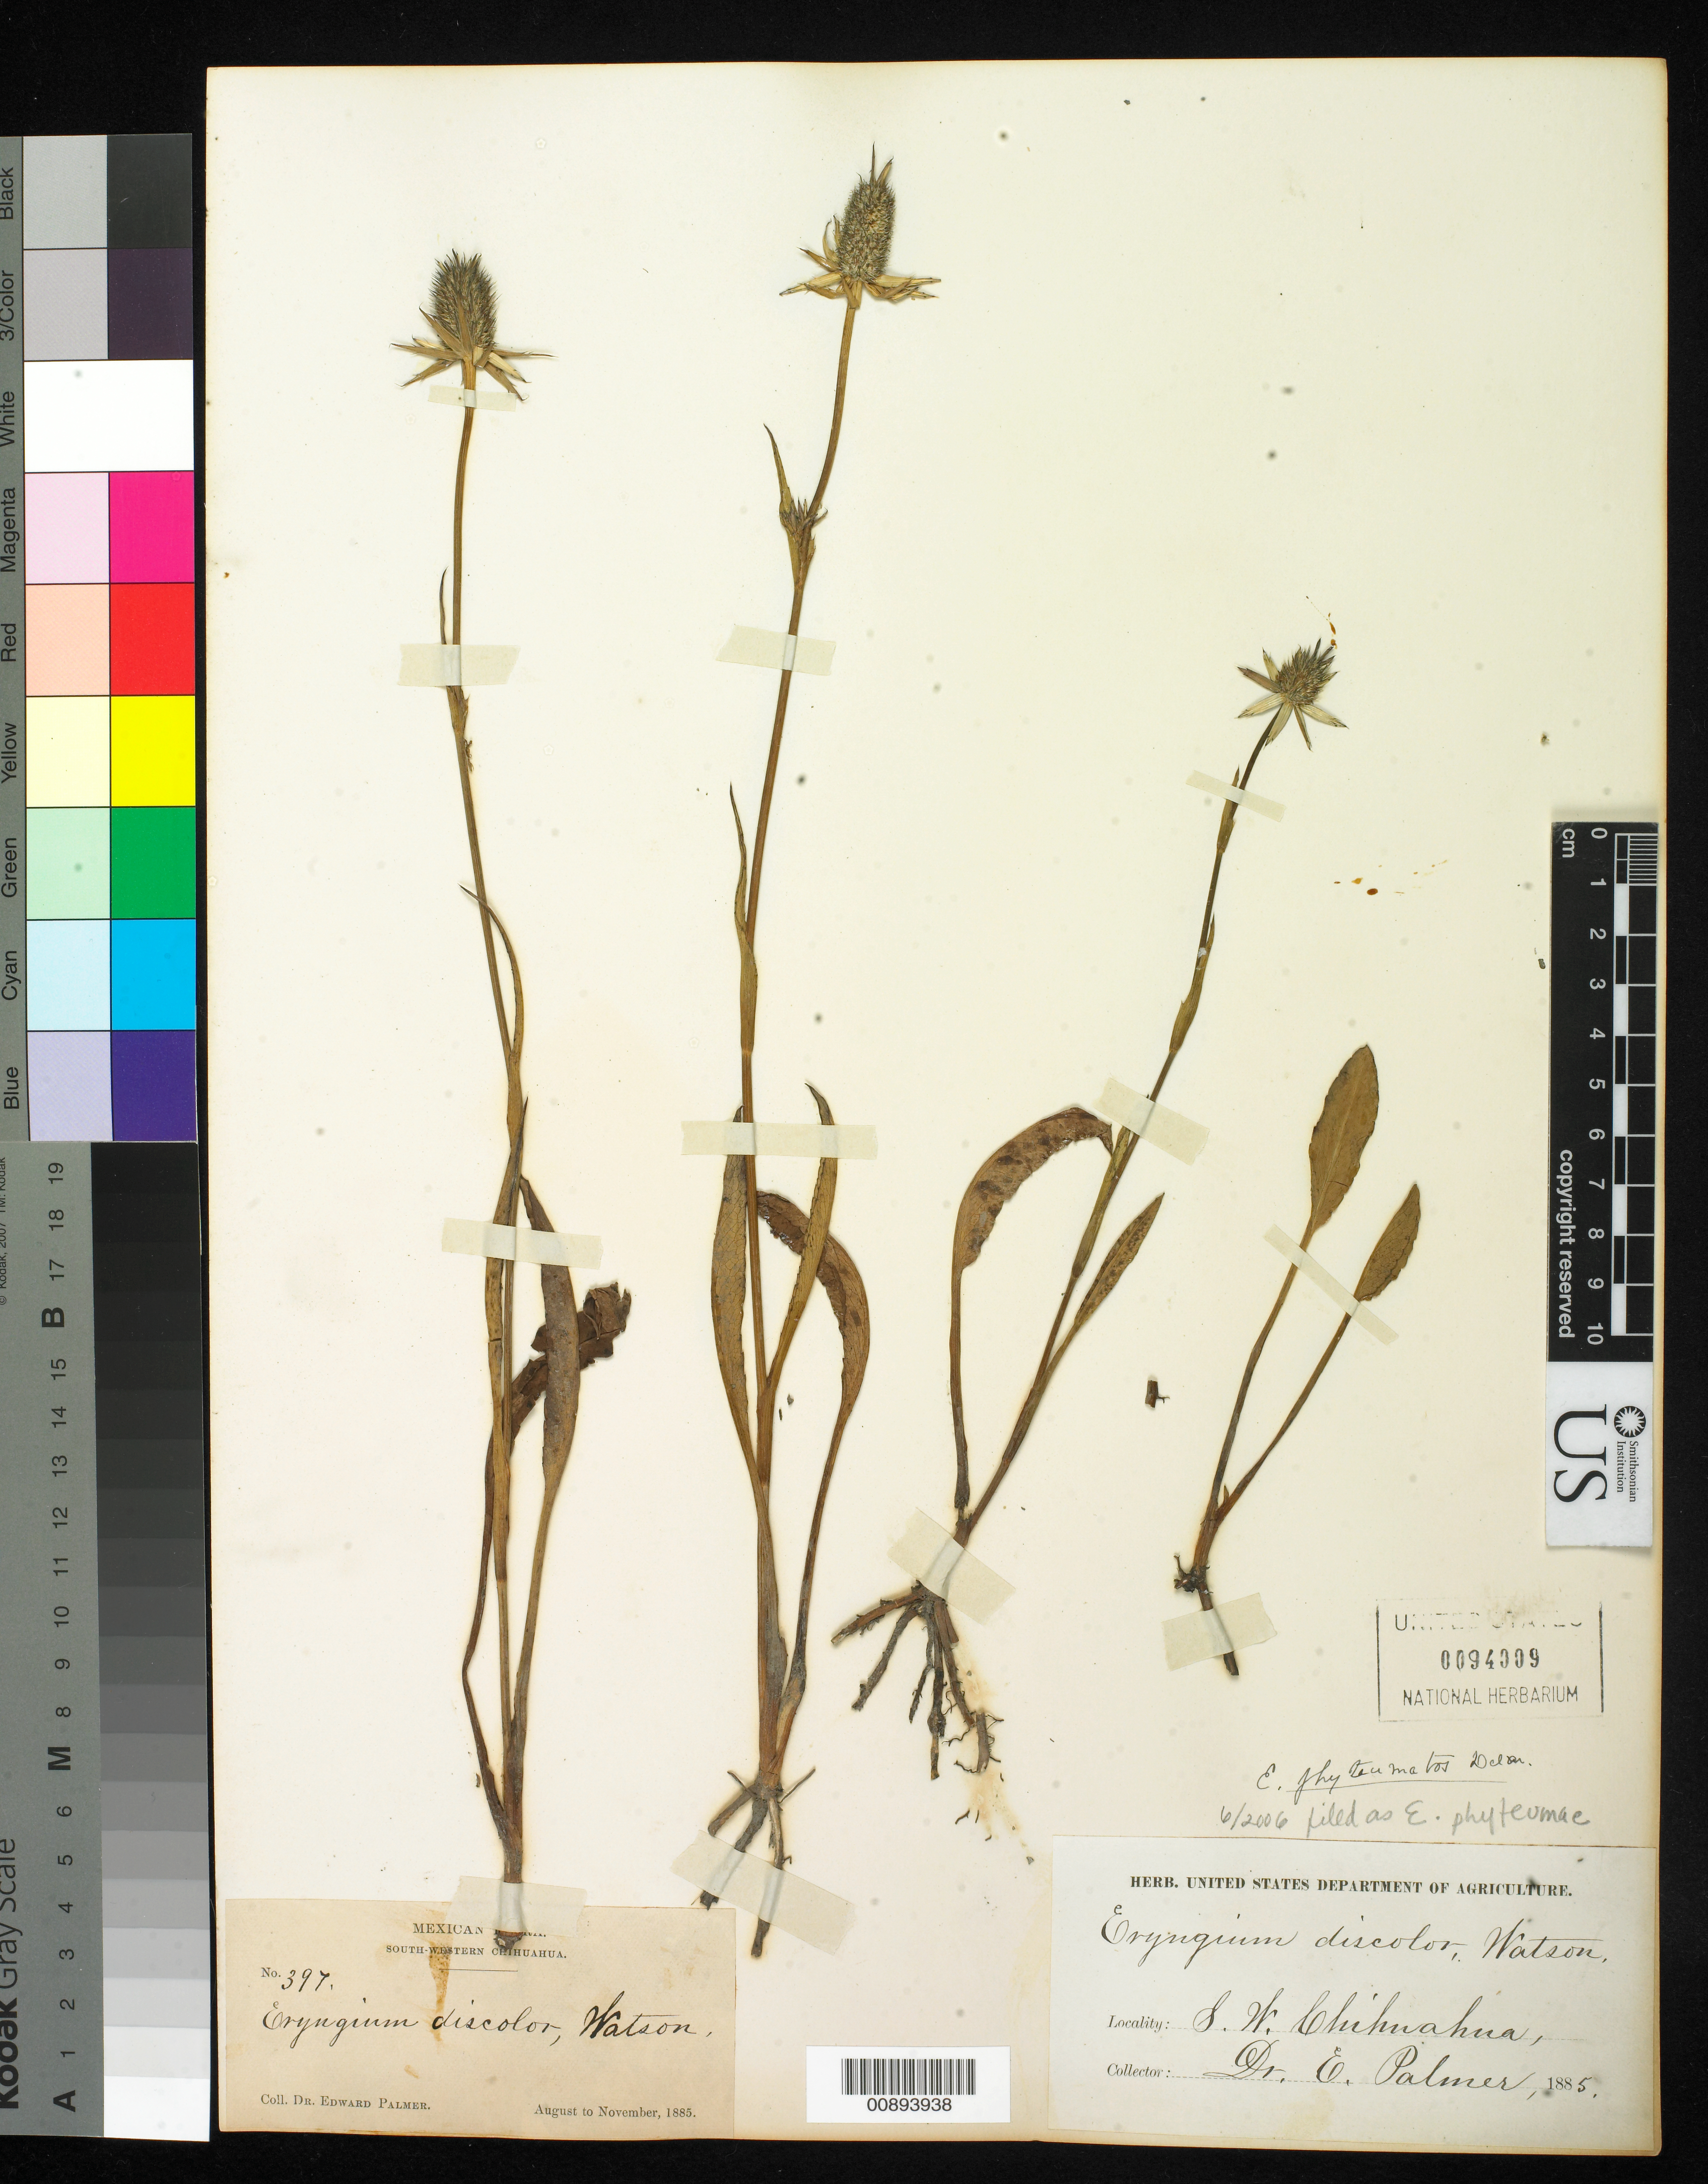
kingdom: Plantae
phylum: Tracheophyta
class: Magnoliopsida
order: Apiales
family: Apiaceae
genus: Eryngium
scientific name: Eryngium phyteumae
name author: F. Delaroche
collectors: E. Palmer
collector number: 397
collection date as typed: Aug 1885 to -- Nov 1885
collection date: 1885-08/1885-11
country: Mexico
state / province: Chihuahua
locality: South-Western Chihuahua.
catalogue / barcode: US 94009